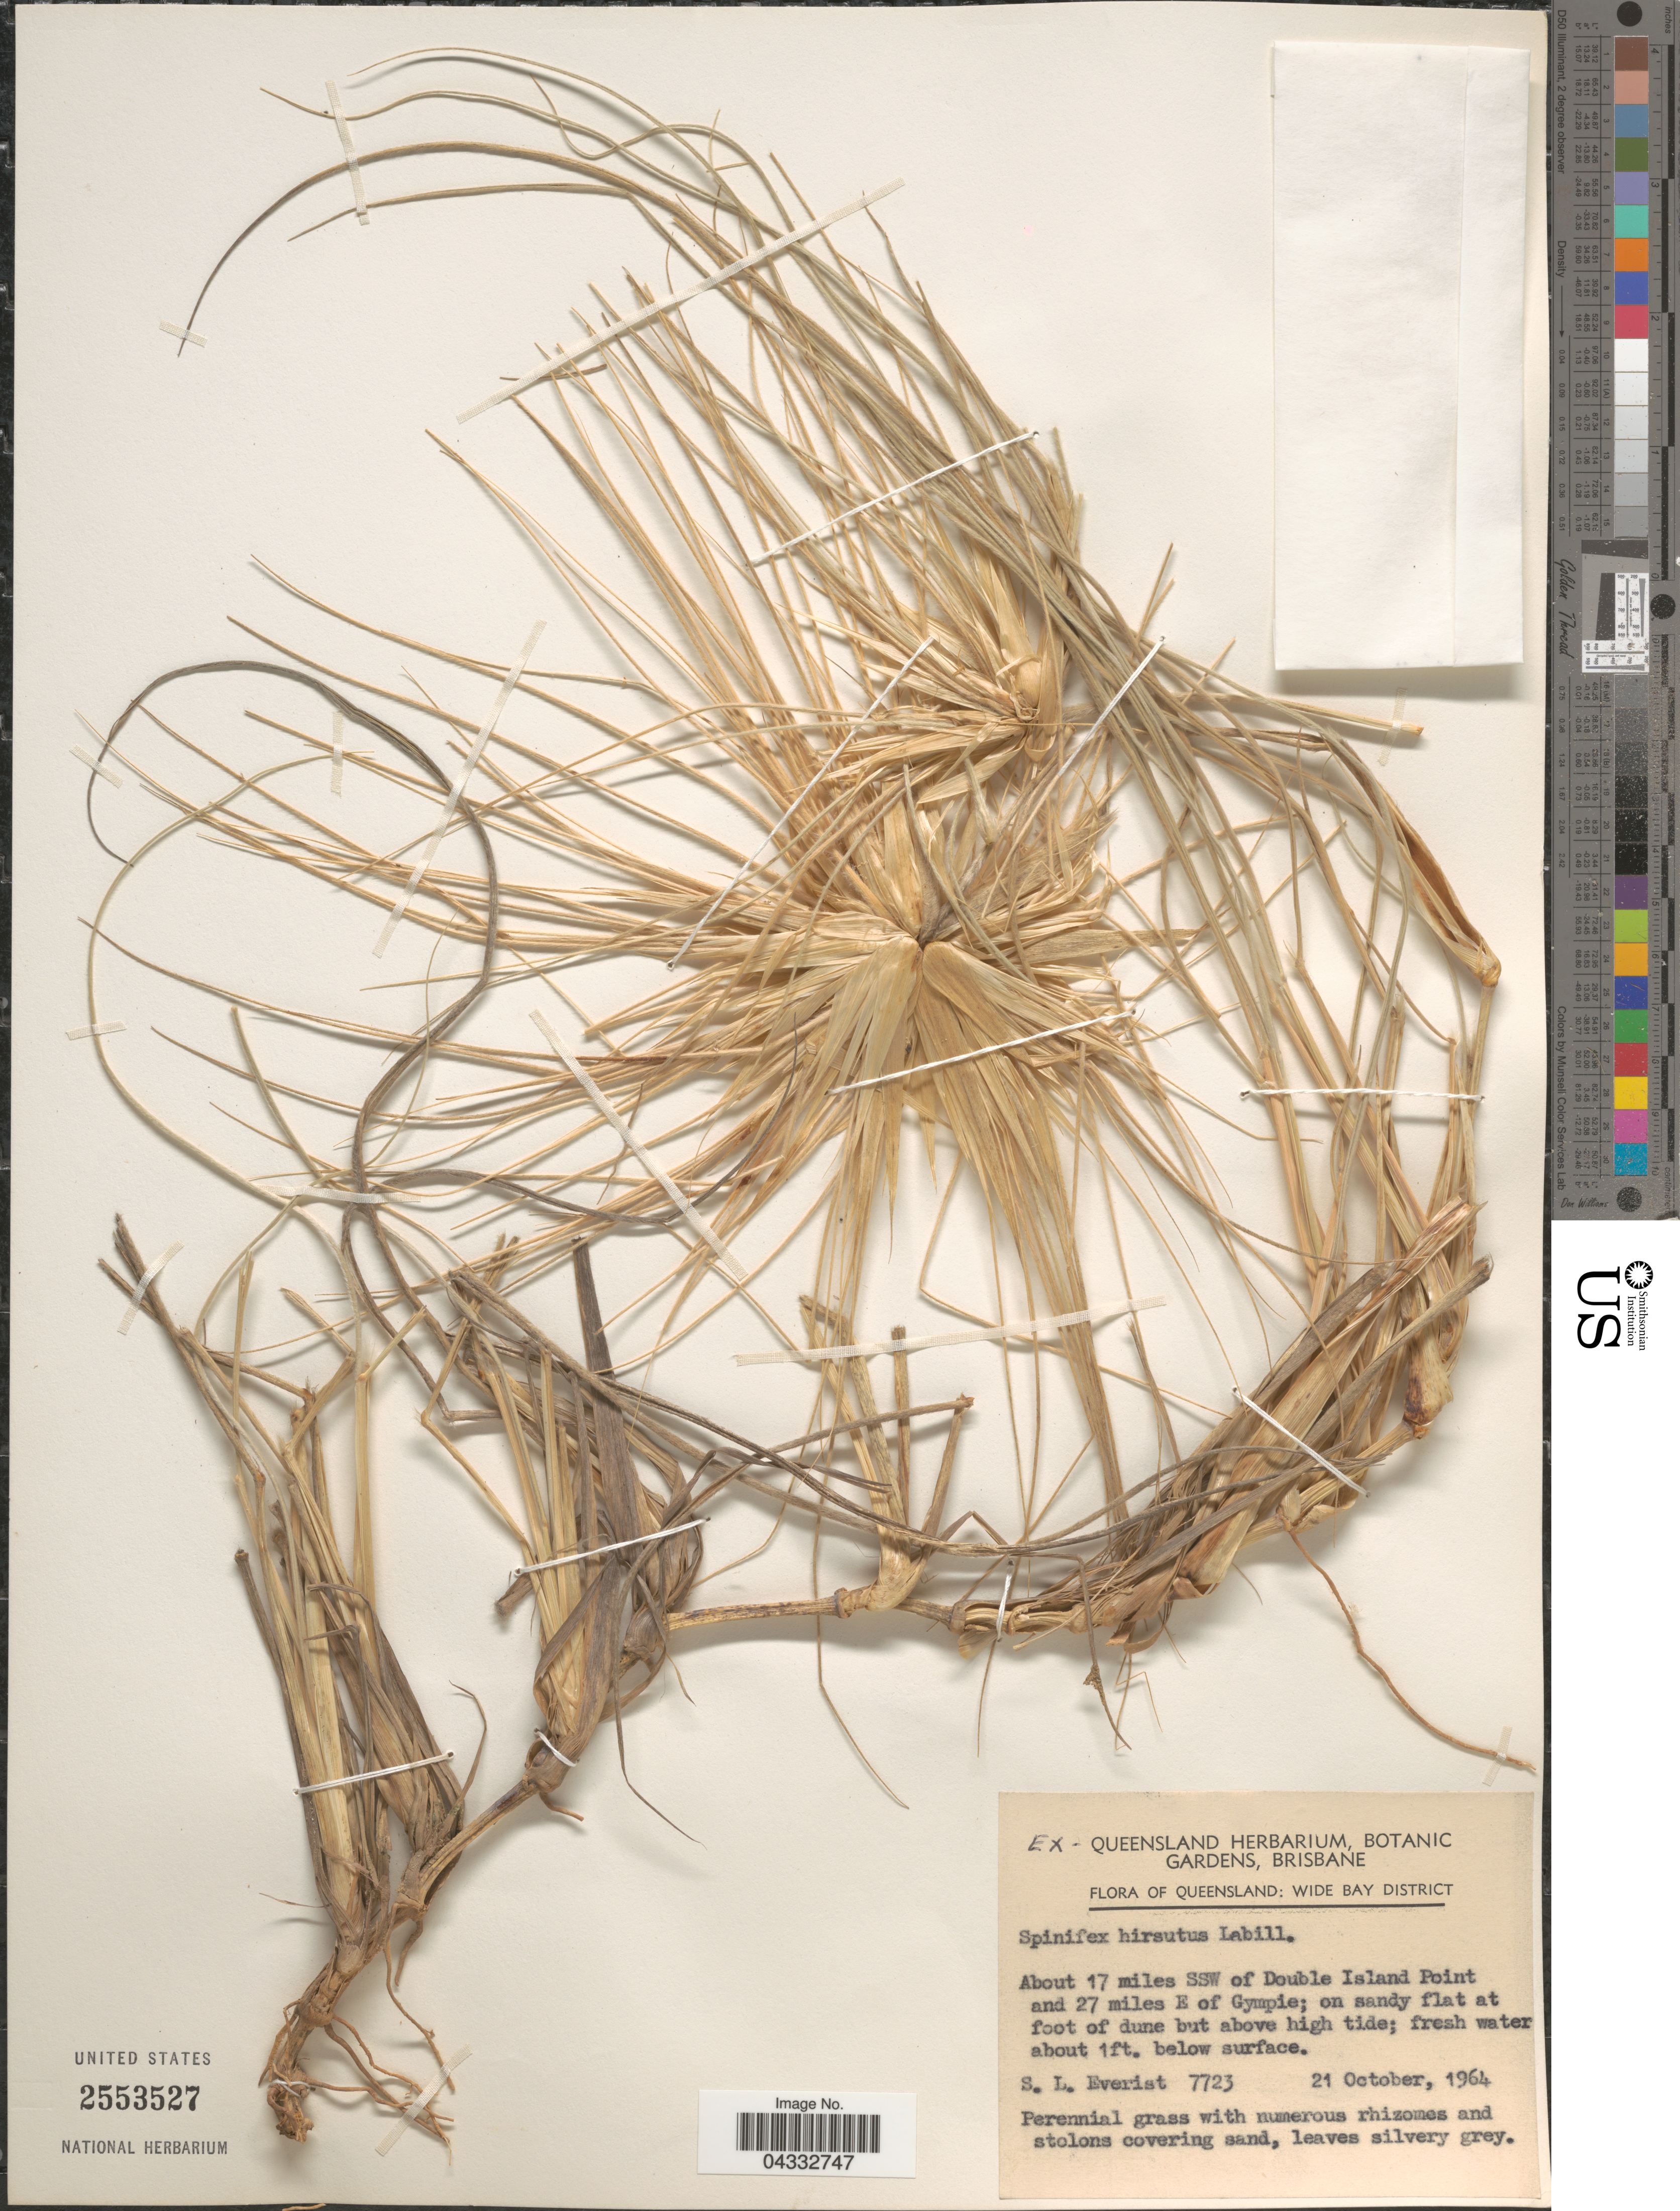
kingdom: Plantae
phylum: Tracheophyta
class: Liliopsida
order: Poales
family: Poaceae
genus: Spinifex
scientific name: Spinifex hirsutus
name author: Labill.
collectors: S. Everist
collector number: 7723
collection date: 1964-10-21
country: Australia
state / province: Queensland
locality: Wide Bay District. About 17 miles SSW of Double Island Point and 27 miles E of Gympie.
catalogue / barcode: US 2553527